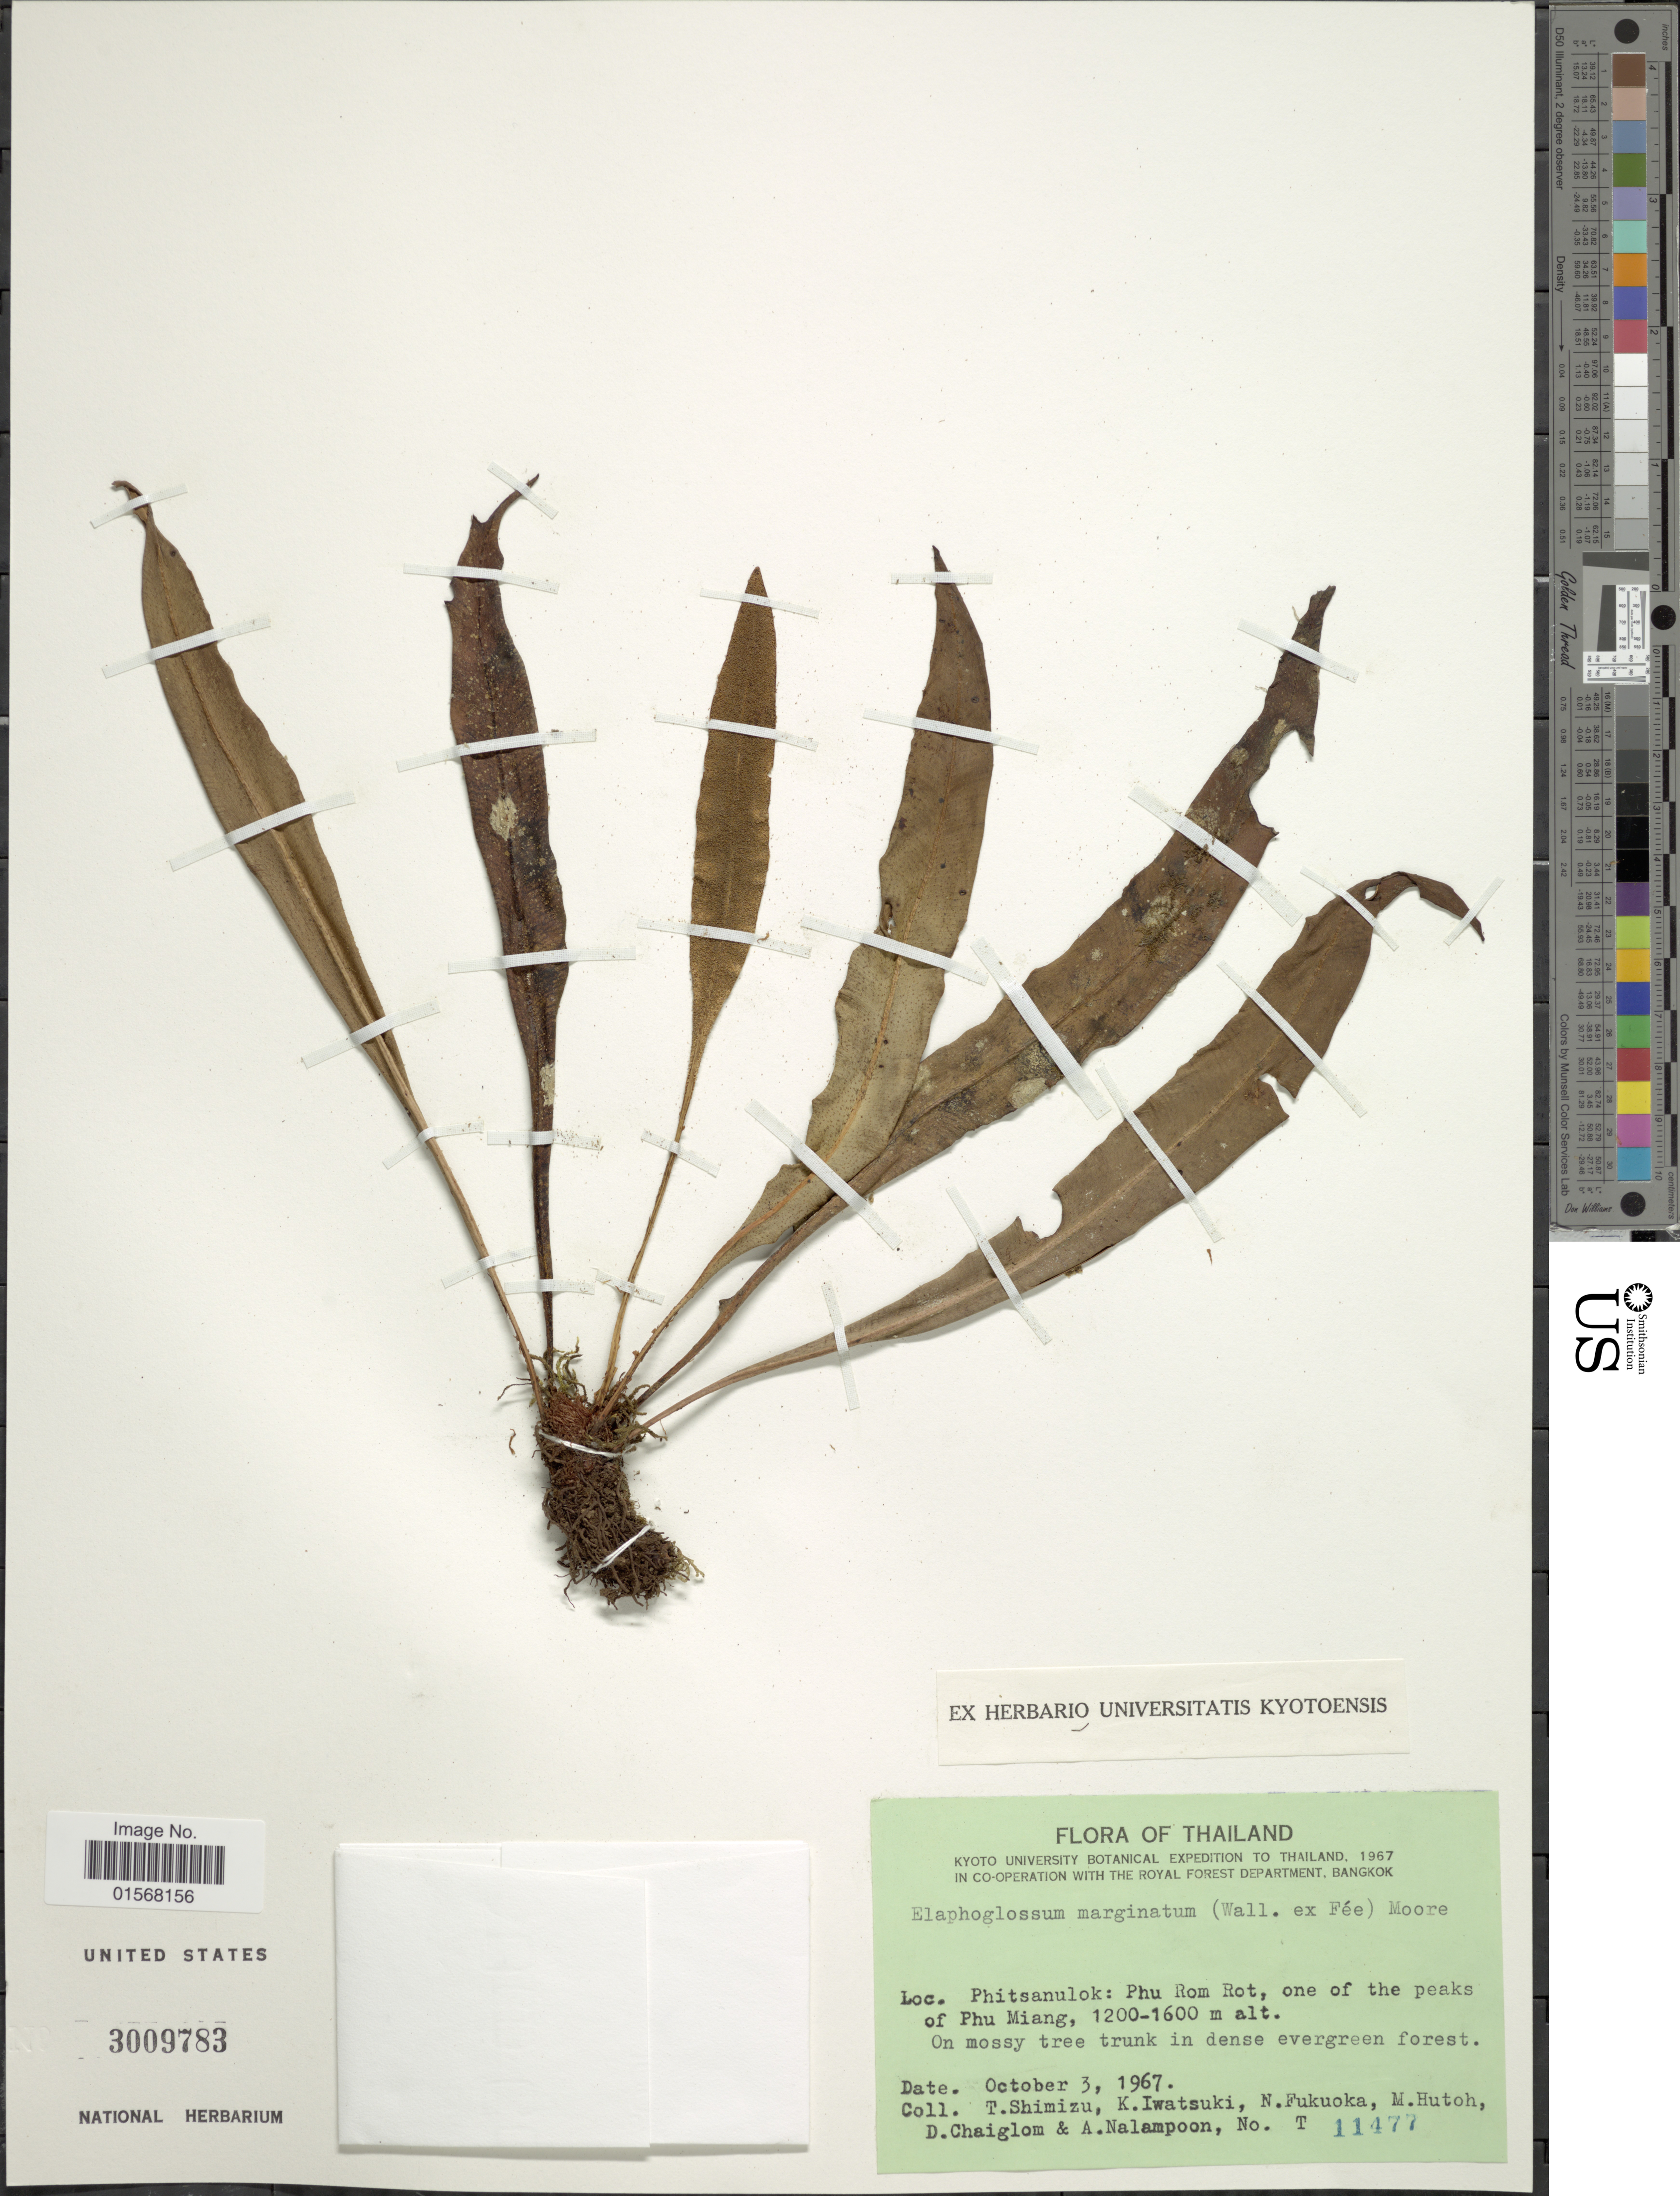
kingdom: Plantae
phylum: Tracheophyta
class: Polypodiopsida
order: Polypodiales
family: Dryopteridaceae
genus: Elaphoglossum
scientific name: Elaphoglossum marginatum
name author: (Wall. ex Fée) T. Moore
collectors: T. Shimizu, K. Iwatsuki, N. Fukuoka, M. Hutoh & et al.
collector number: T11477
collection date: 1967-10-03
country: Thailand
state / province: Phitsanulok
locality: Phitsanulok: Phu Rom Rot, one of the peaks of Phu Miang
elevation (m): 1200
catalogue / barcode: US 3009783